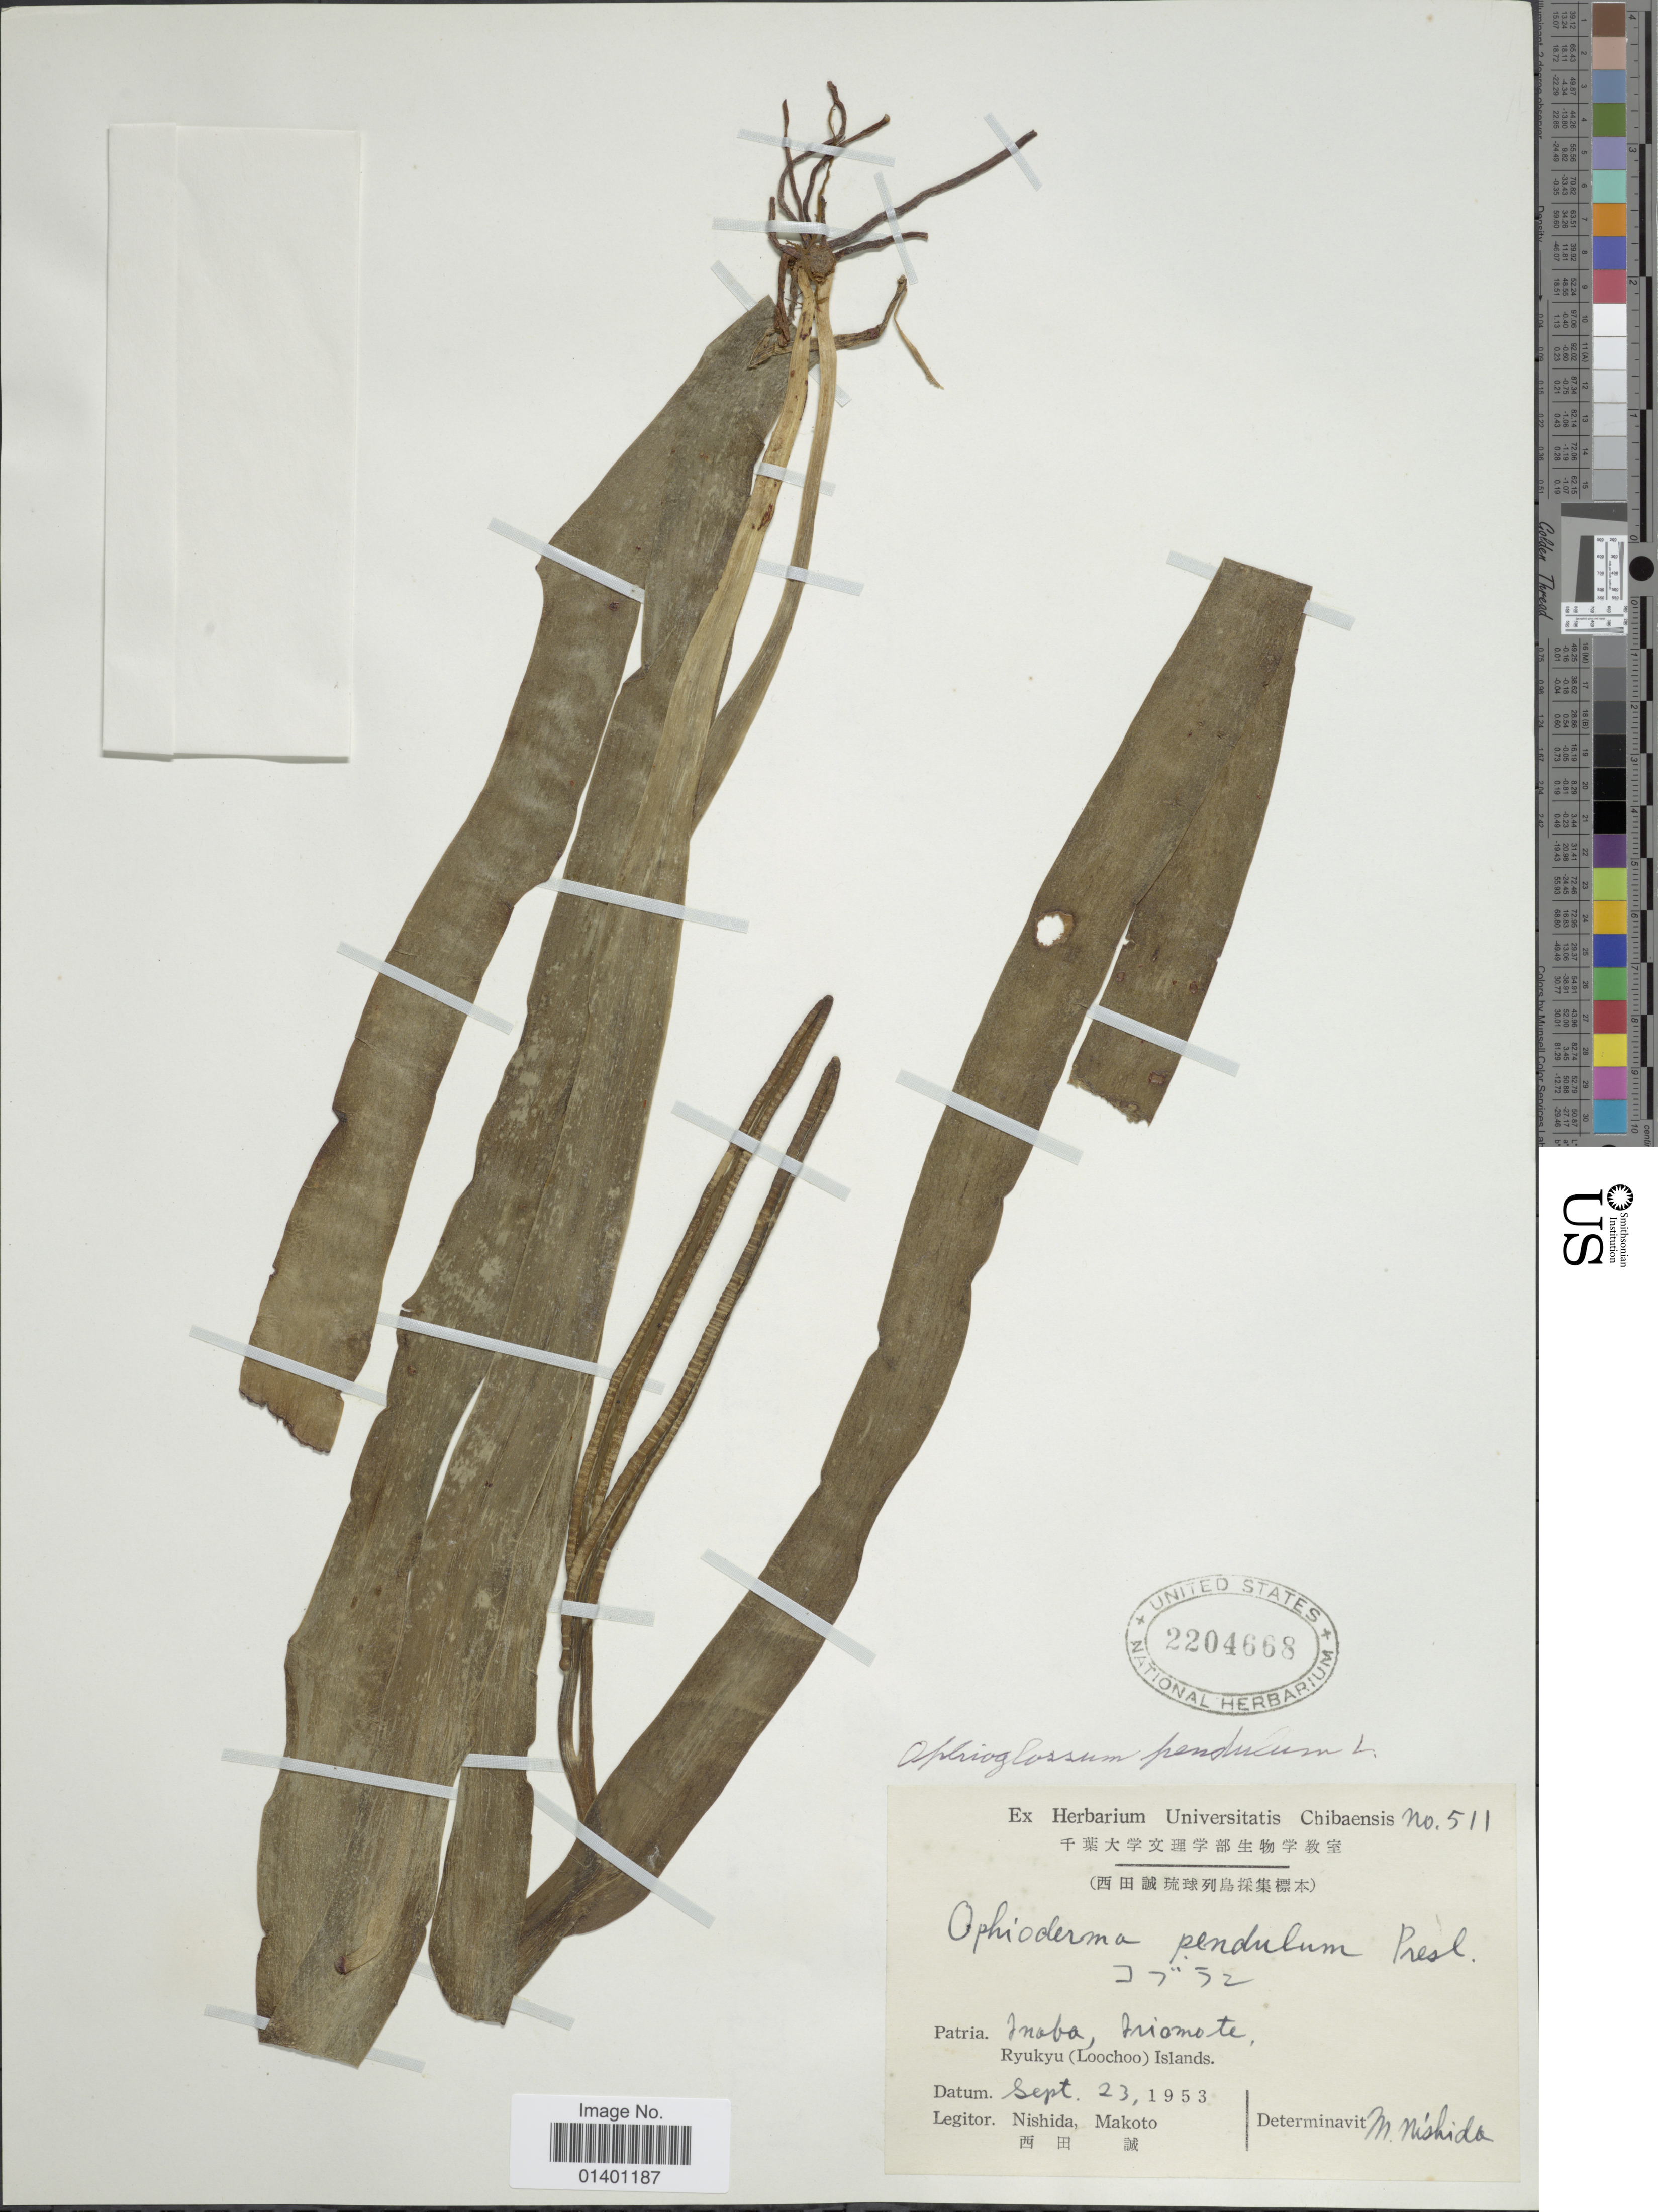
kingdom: Plantae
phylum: Tracheophyta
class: Polypodiopsida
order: Ophioglossales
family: Ophioglossaceae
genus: Ophioglossum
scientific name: Ophioglossum pendulum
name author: L.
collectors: M. Nishida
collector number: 511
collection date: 1953-09-23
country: Japan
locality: Inaba, Iriomote, Ryukyu (Loochoo) islands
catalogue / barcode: US 2204668